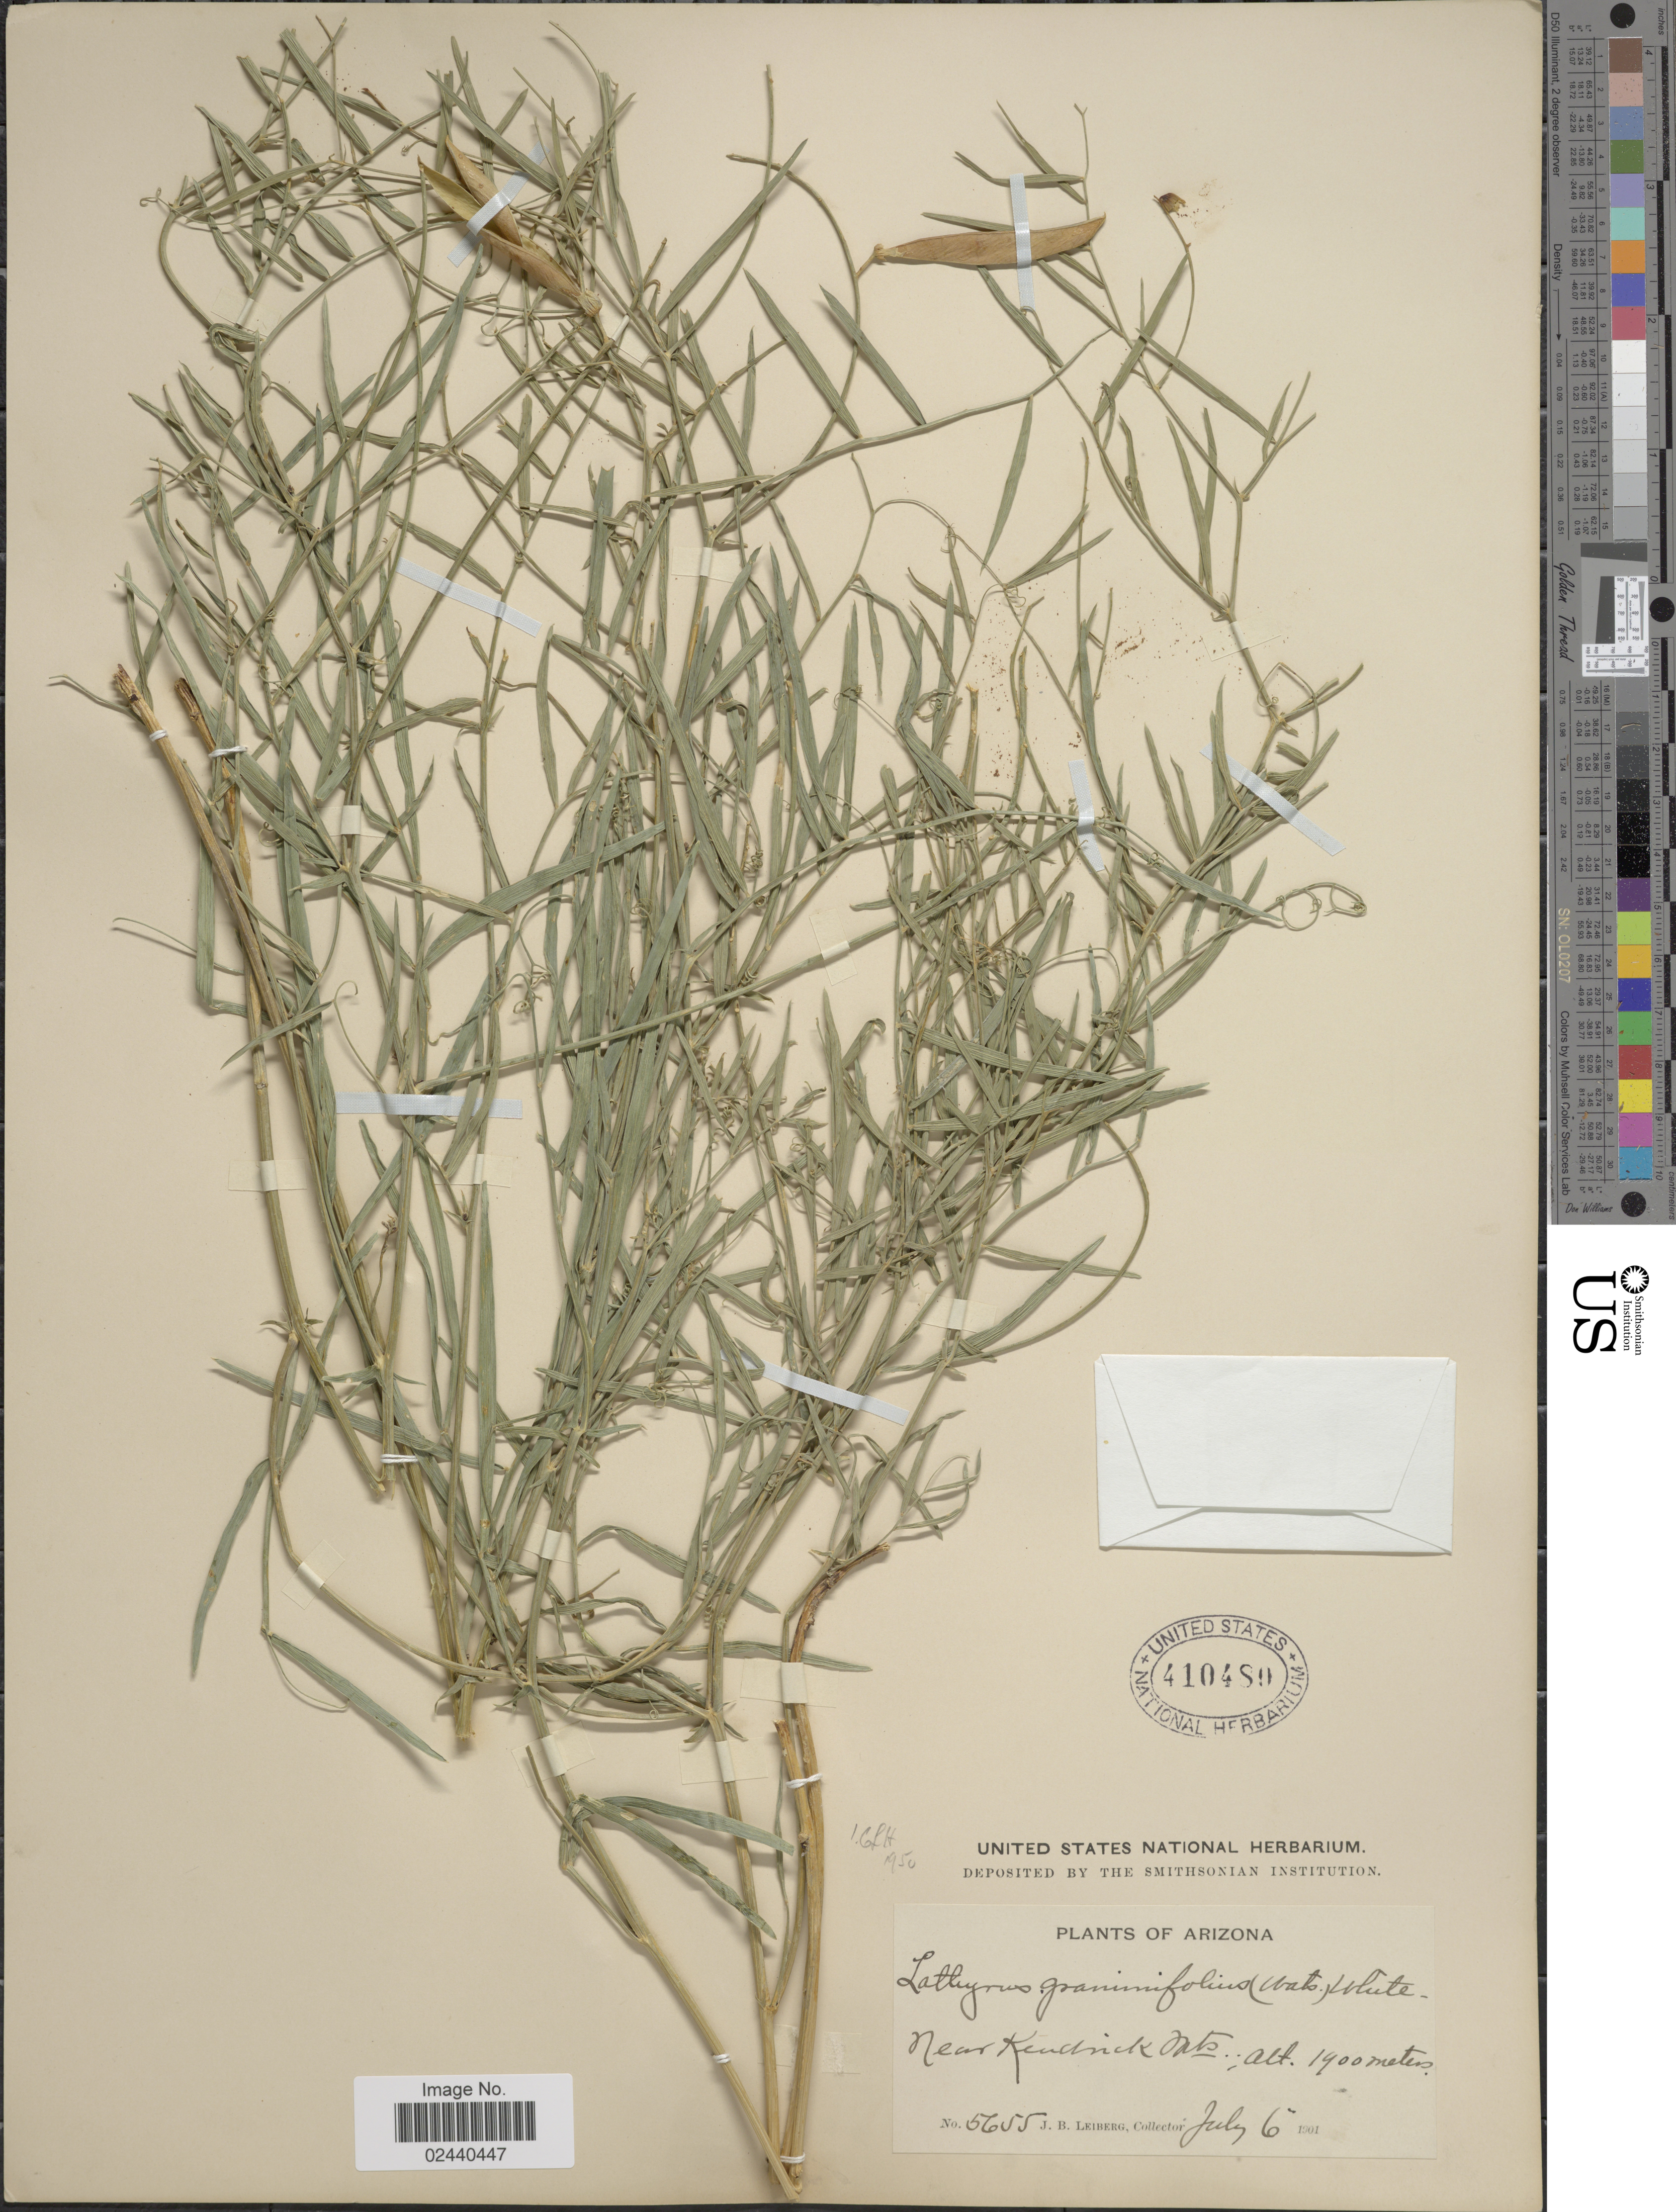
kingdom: Plantae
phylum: Tracheophyta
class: Magnoliopsida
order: Fabales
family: Fabaceae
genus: Lathyrus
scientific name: Lathyrus graminifolius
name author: (S. Watson) T.G. White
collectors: J. B. Leiberg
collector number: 5655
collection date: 1901-07-06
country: United States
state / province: Arizona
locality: Near Kendrick Mts.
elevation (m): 1400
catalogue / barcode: US 410480